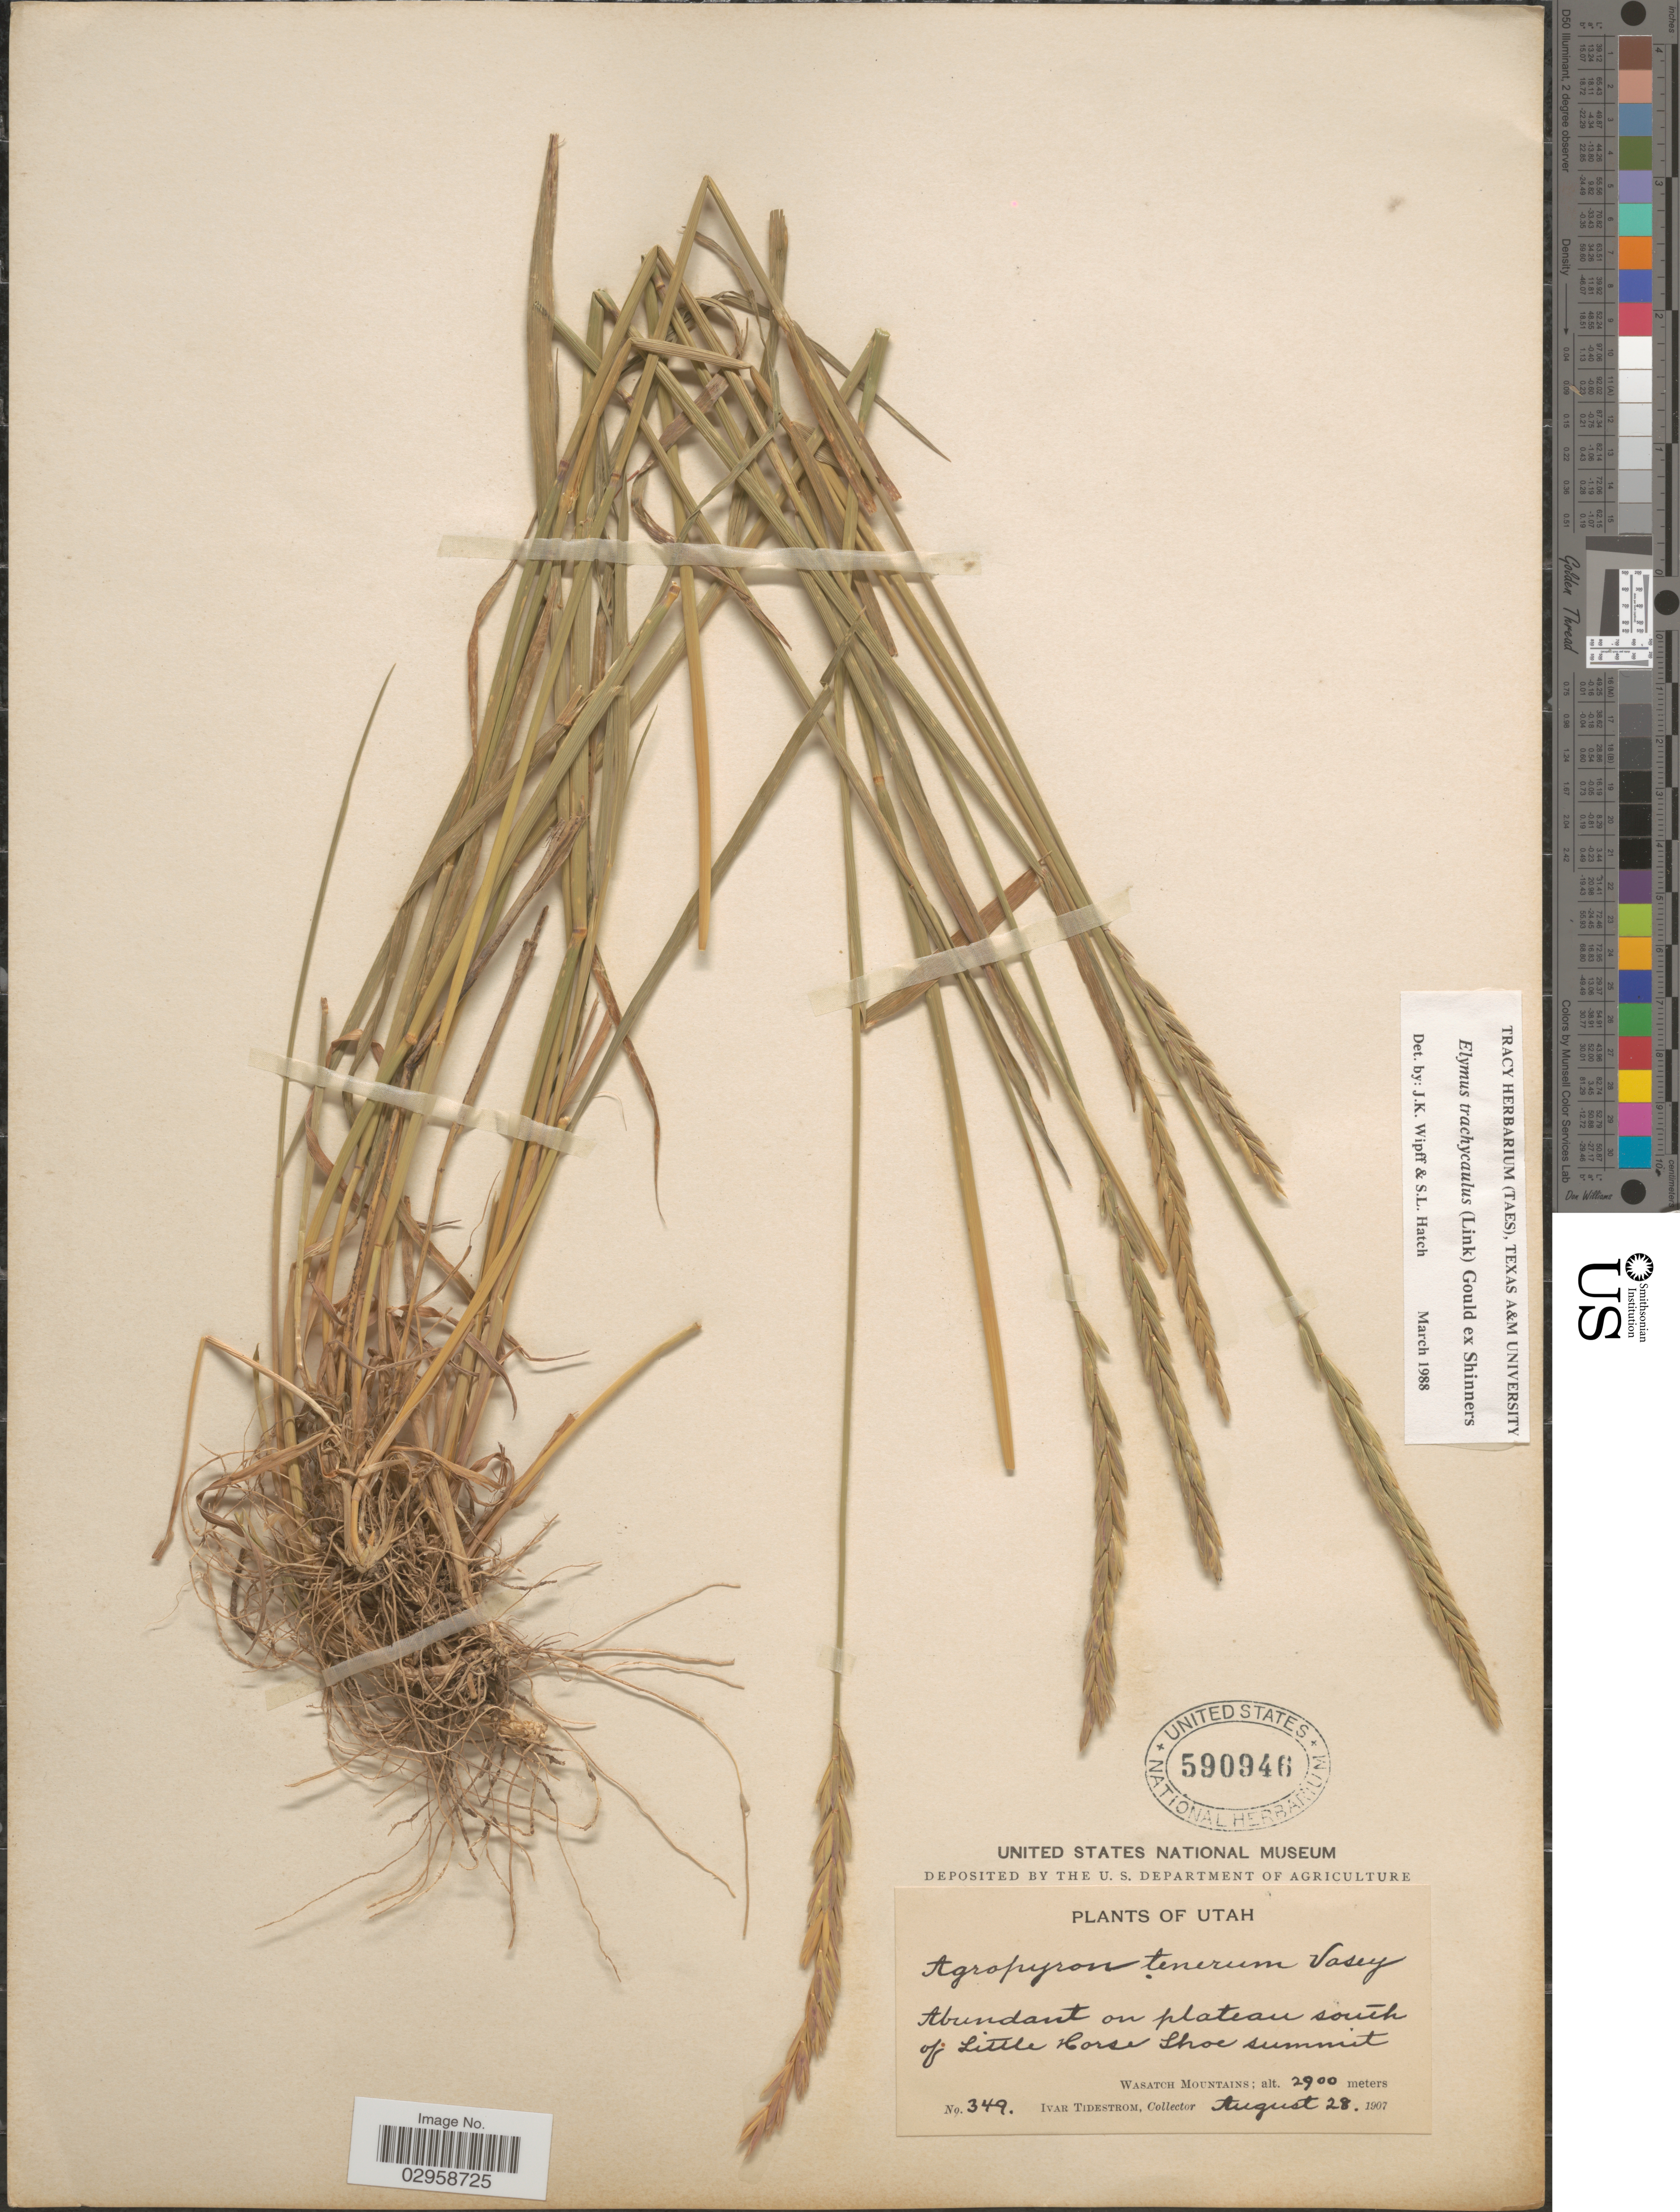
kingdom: Plantae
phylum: Tracheophyta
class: Liliopsida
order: Poales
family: Poaceae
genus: Elymus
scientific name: Elymus trachycaulus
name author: (Link) Gould ex Shinners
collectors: I. F. Tidestrom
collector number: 349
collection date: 1907-08-28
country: United States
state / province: Utah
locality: On plateau south of Little Horse Shoe summit. Wasatch Mountains.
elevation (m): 2900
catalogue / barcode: US 590946